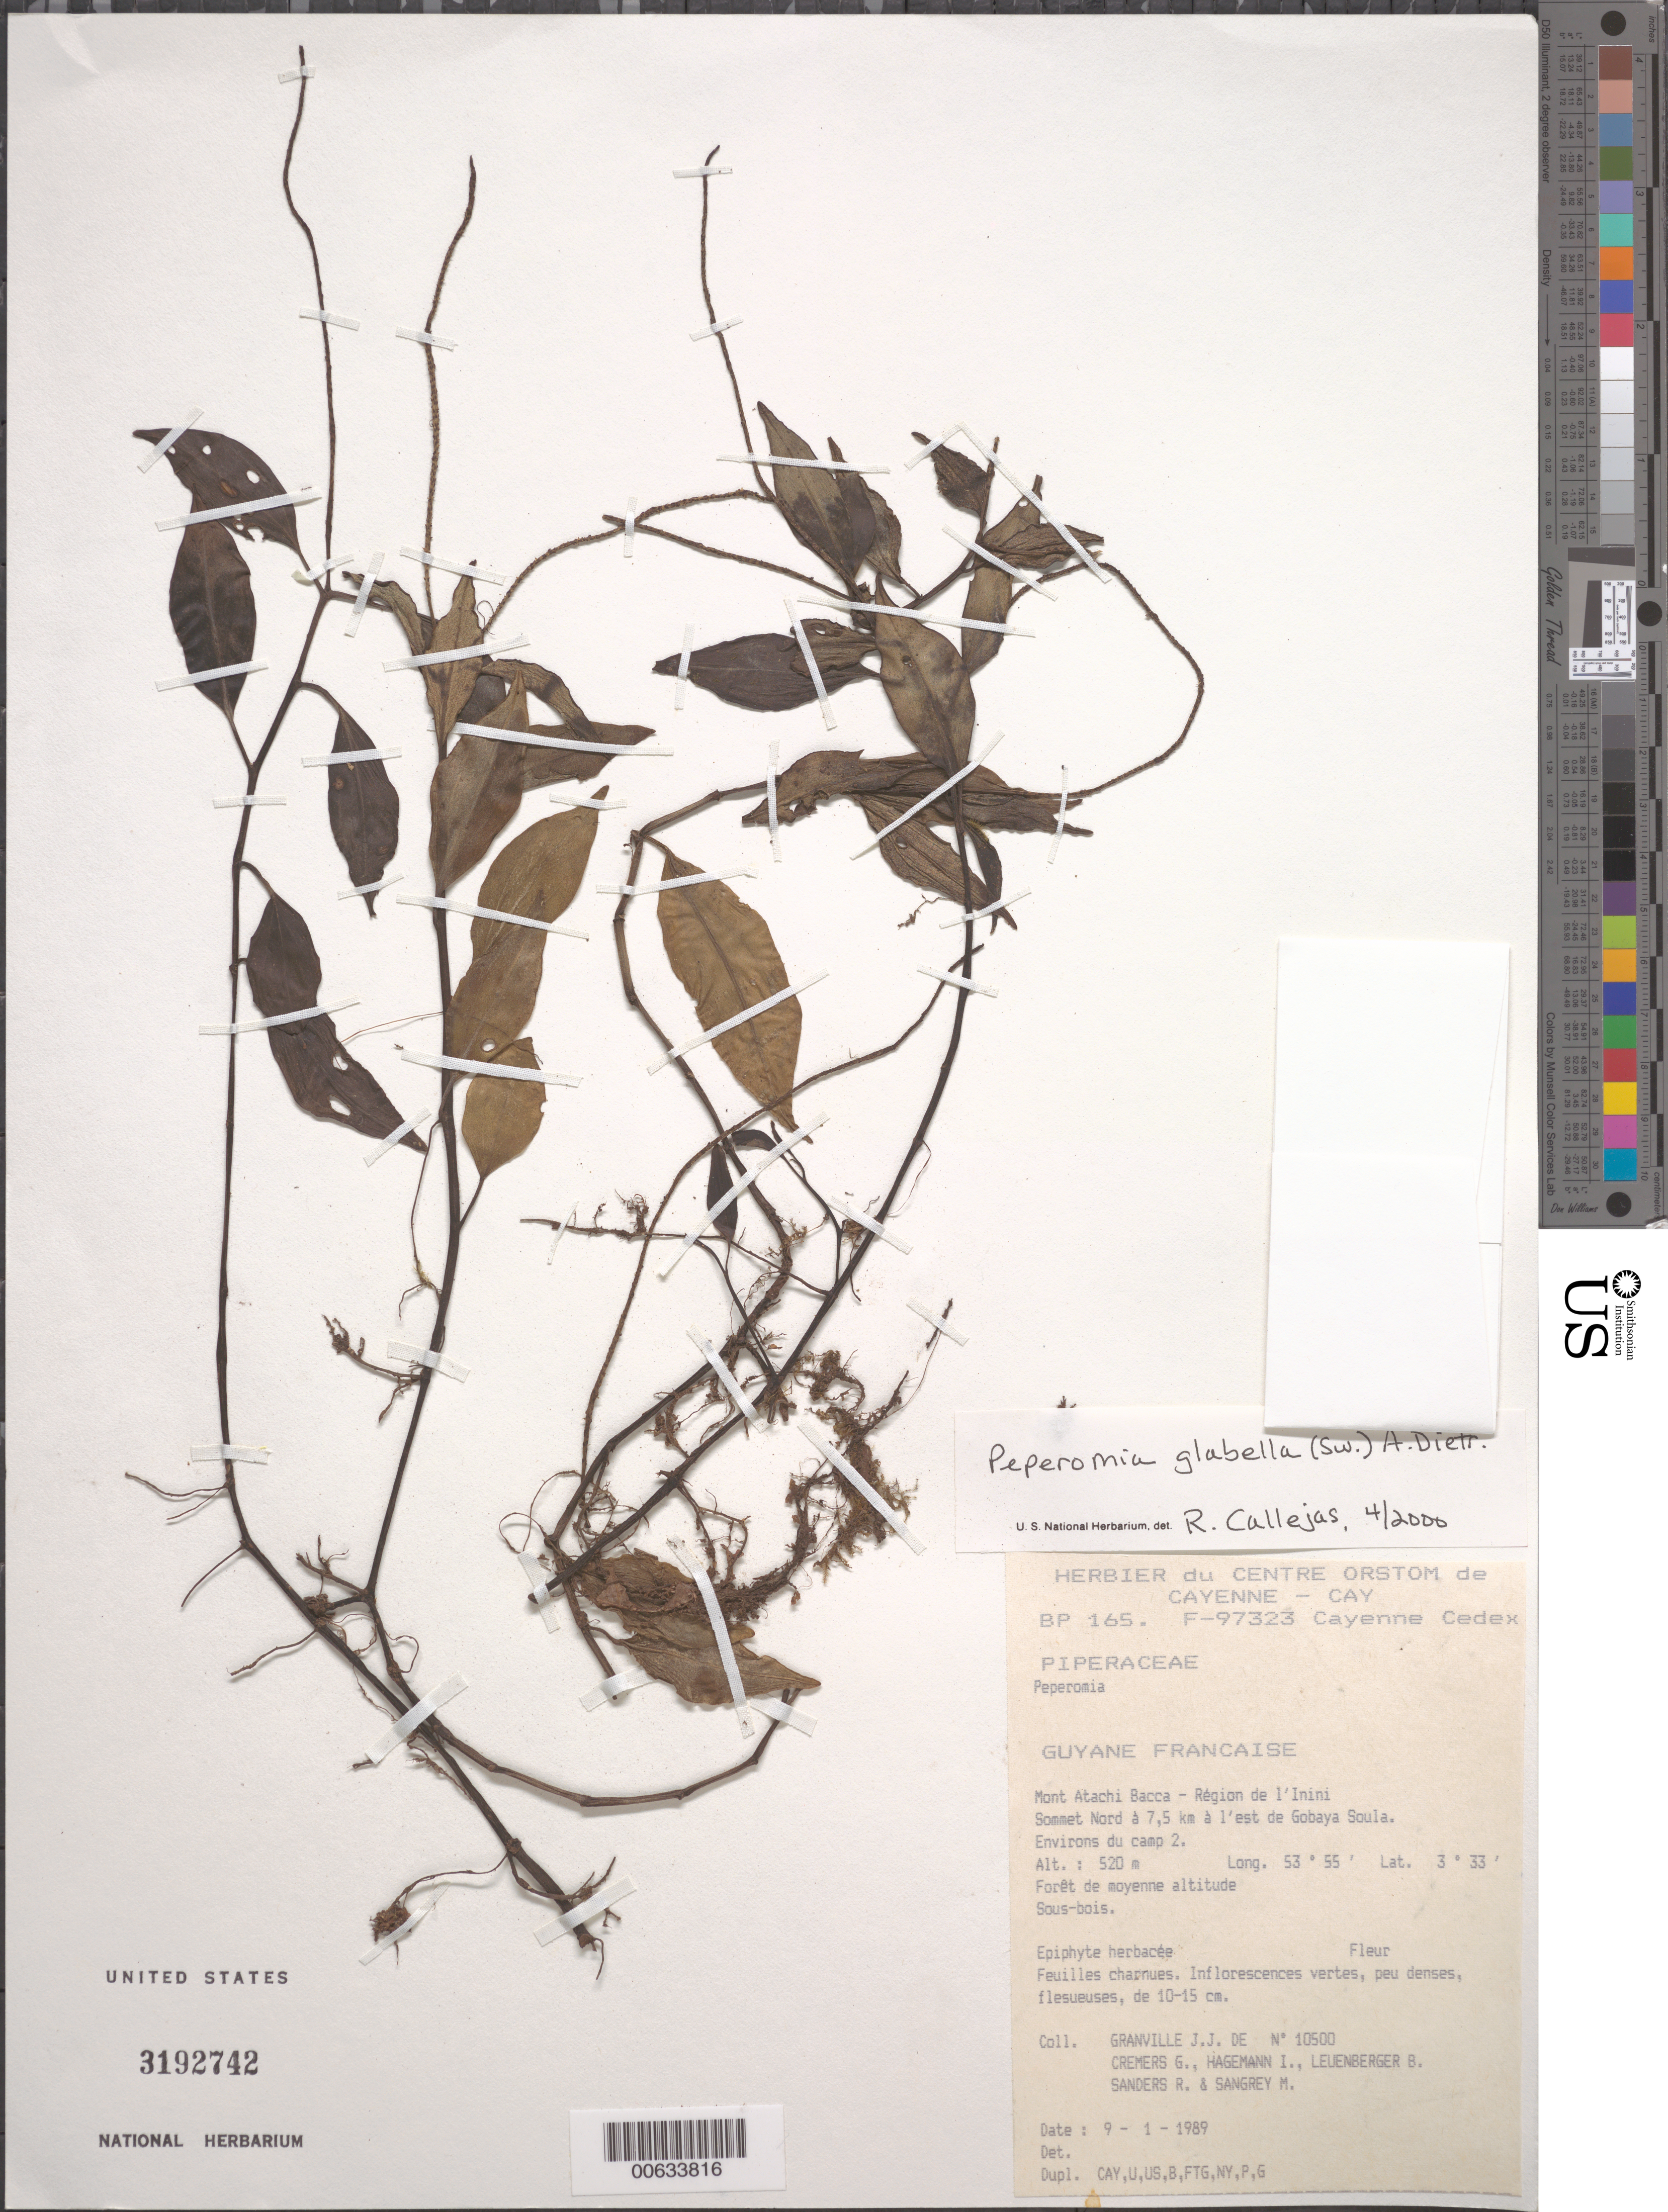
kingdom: Plantae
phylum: Tracheophyta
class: Magnoliopsida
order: Piperales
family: Piperaceae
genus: Peperomia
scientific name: Peperomia glabella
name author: (Sw.) A. Dietr.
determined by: Callejas, Ricardo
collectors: J.-J. de Granville, G. Cremers, J. Hagemann, B. E. Leuenberger & M. S. Sangrey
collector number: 10500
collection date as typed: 9-Jan-89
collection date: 1989-01-09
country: French Guiana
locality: Mont Atachi Bacca, région de l'Inini. Sommet nord, a 7.5 km a l'est de Gobaya Soula. Env. du camp 2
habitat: Med height forest, understory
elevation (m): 520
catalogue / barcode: US 3192742